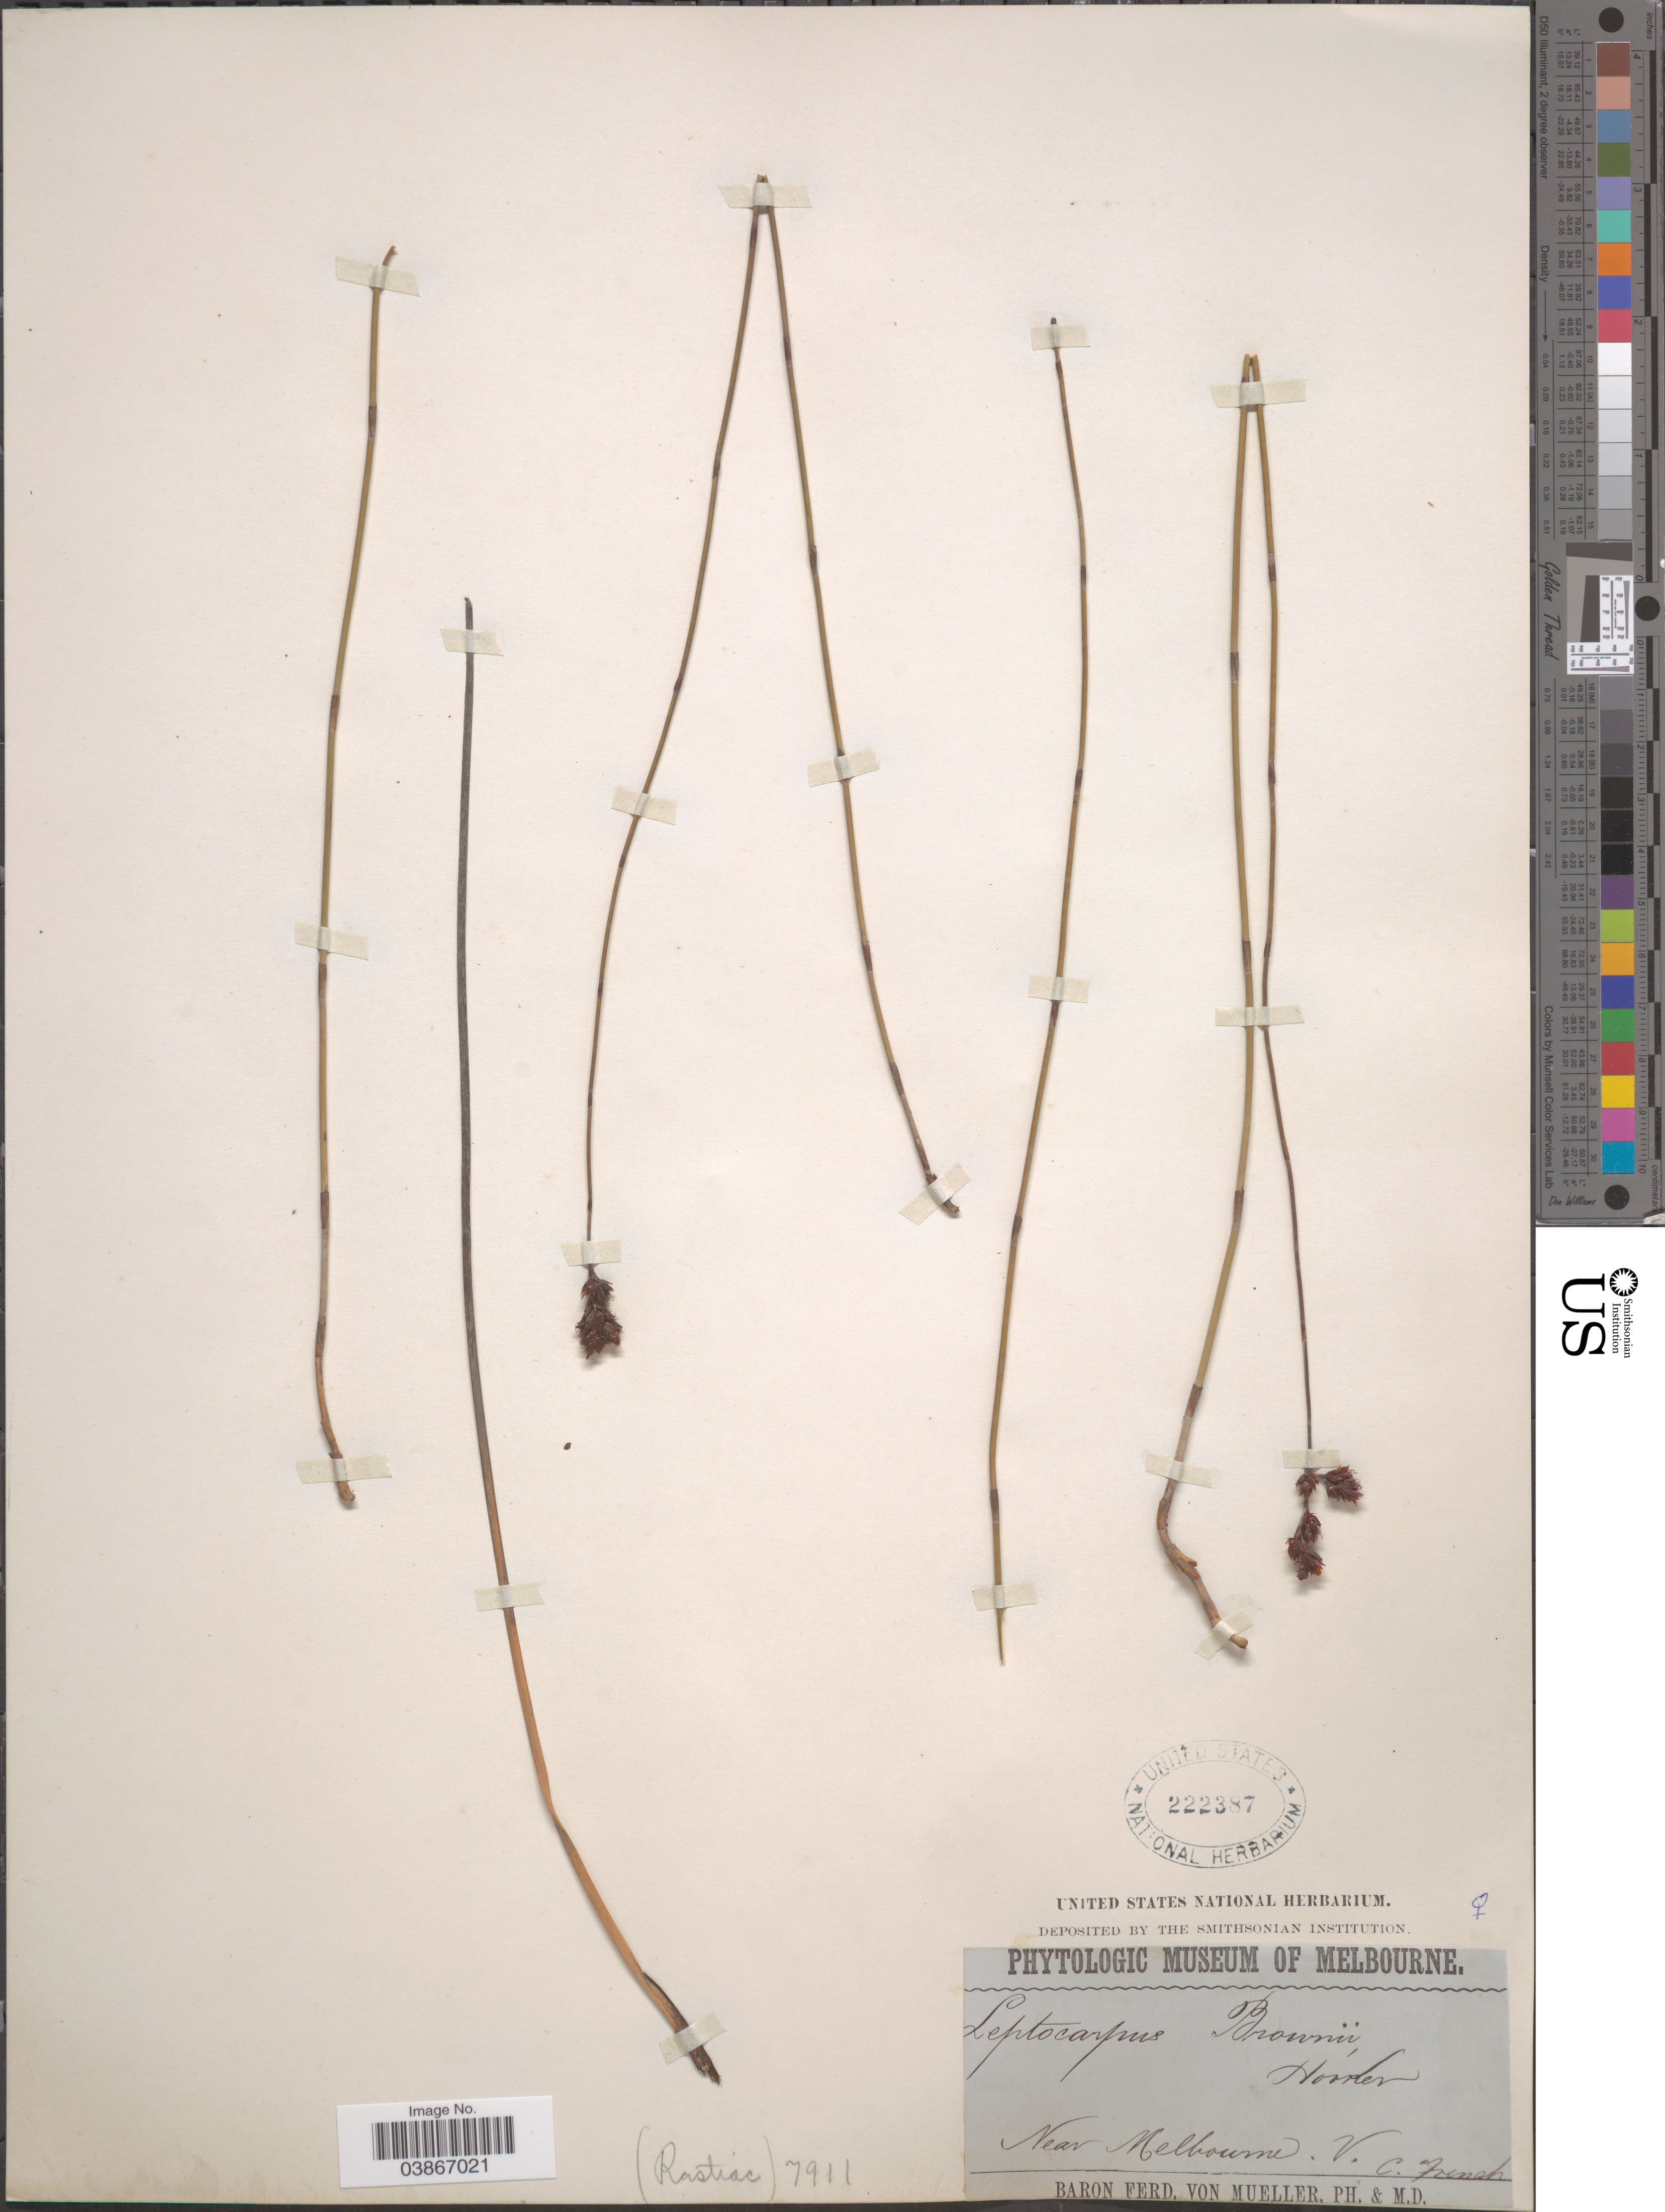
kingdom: Plantae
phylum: Tracheophyta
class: Liliopsida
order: Poales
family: Restionaceae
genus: Apodasmia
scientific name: Apodasmia brownii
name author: (Hook. f.) B.G. Briggs & L.A.S. Johnson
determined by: Strong, Mark T., (BOT), Smithsonian Institution - National Museum of Natural History (UNITED STATES)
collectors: C. French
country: Australia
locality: Near Melbourne. V.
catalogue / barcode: US 222387